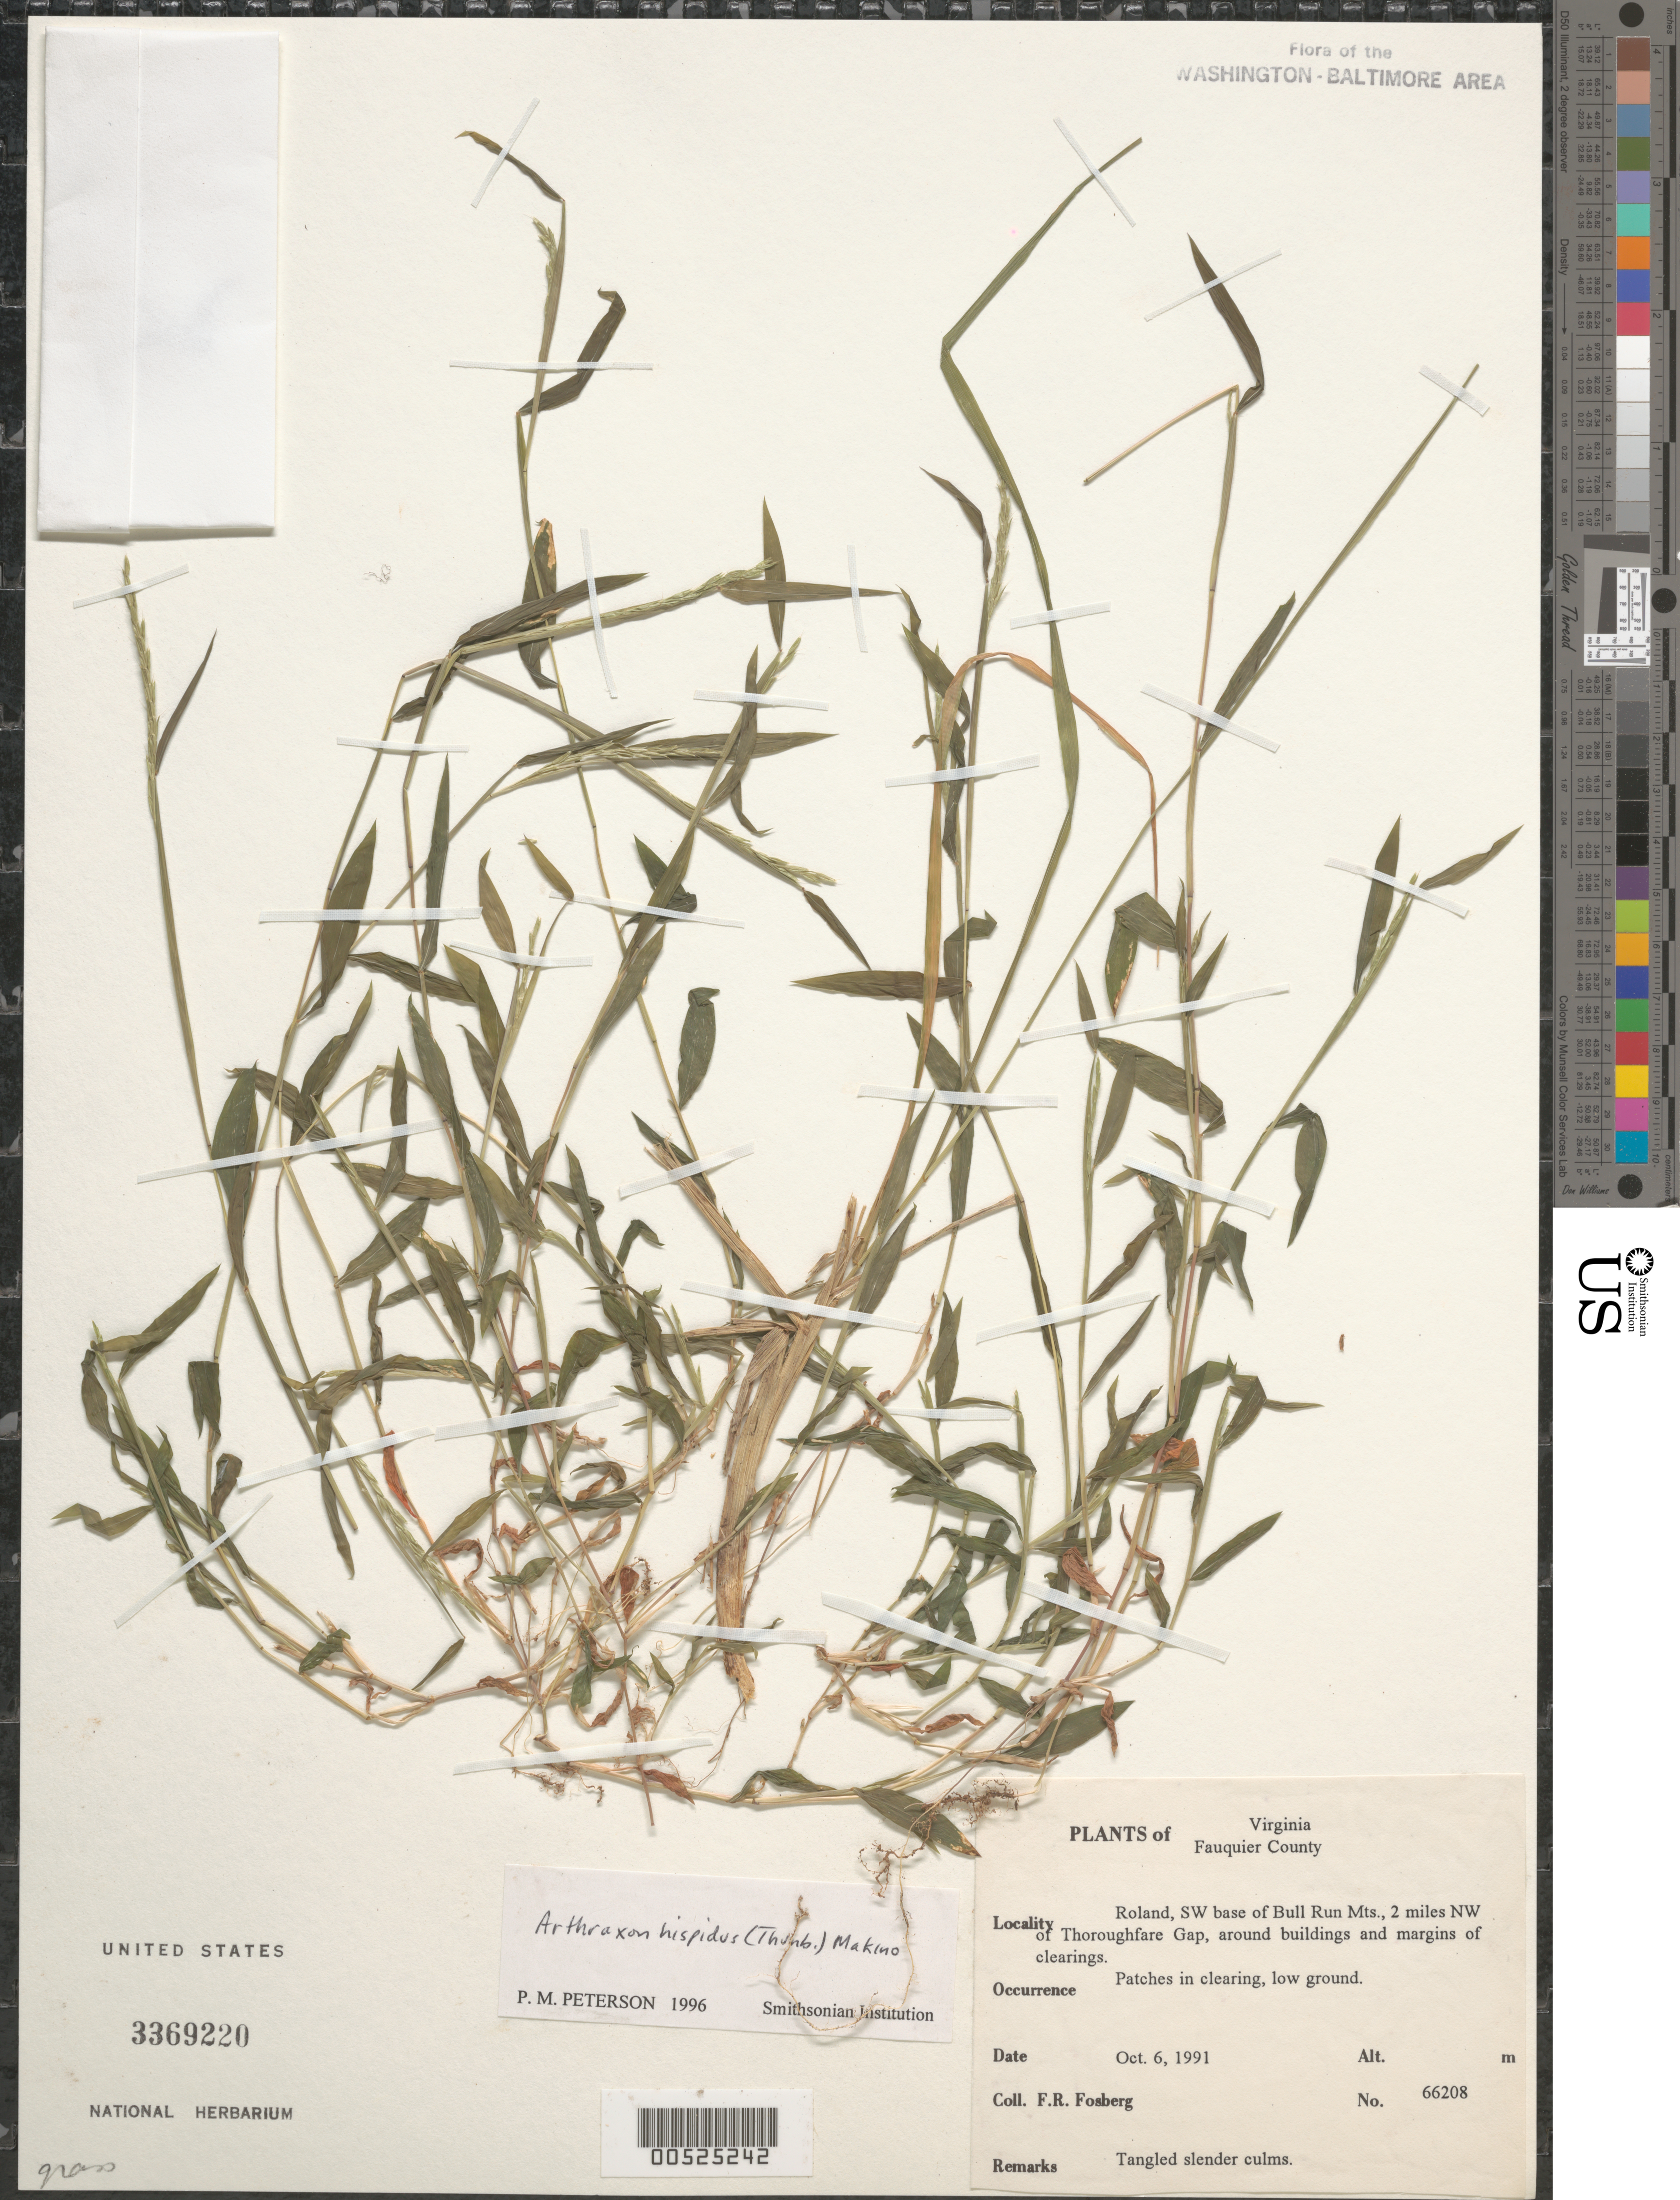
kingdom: Plantae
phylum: Tracheophyta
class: Liliopsida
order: Poales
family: Poaceae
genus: Arthraxon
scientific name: Arthraxon hispidus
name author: (Thunb.) Makino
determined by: Peterson, Paul M., (BOT), Smithsonian Institution - National Museum of Natural History (UNITED STATES)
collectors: F. R. Fosberg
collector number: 66208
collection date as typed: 06 Oct 1991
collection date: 1991-10-06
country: United States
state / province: Virginia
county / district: Fauquier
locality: Roland, SW base of Bull Run Mountains, 2 mi. NW of Thoroughfare Gap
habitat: Around buildings and margins of clearings, patches in clearing, low ground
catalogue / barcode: US 3369220